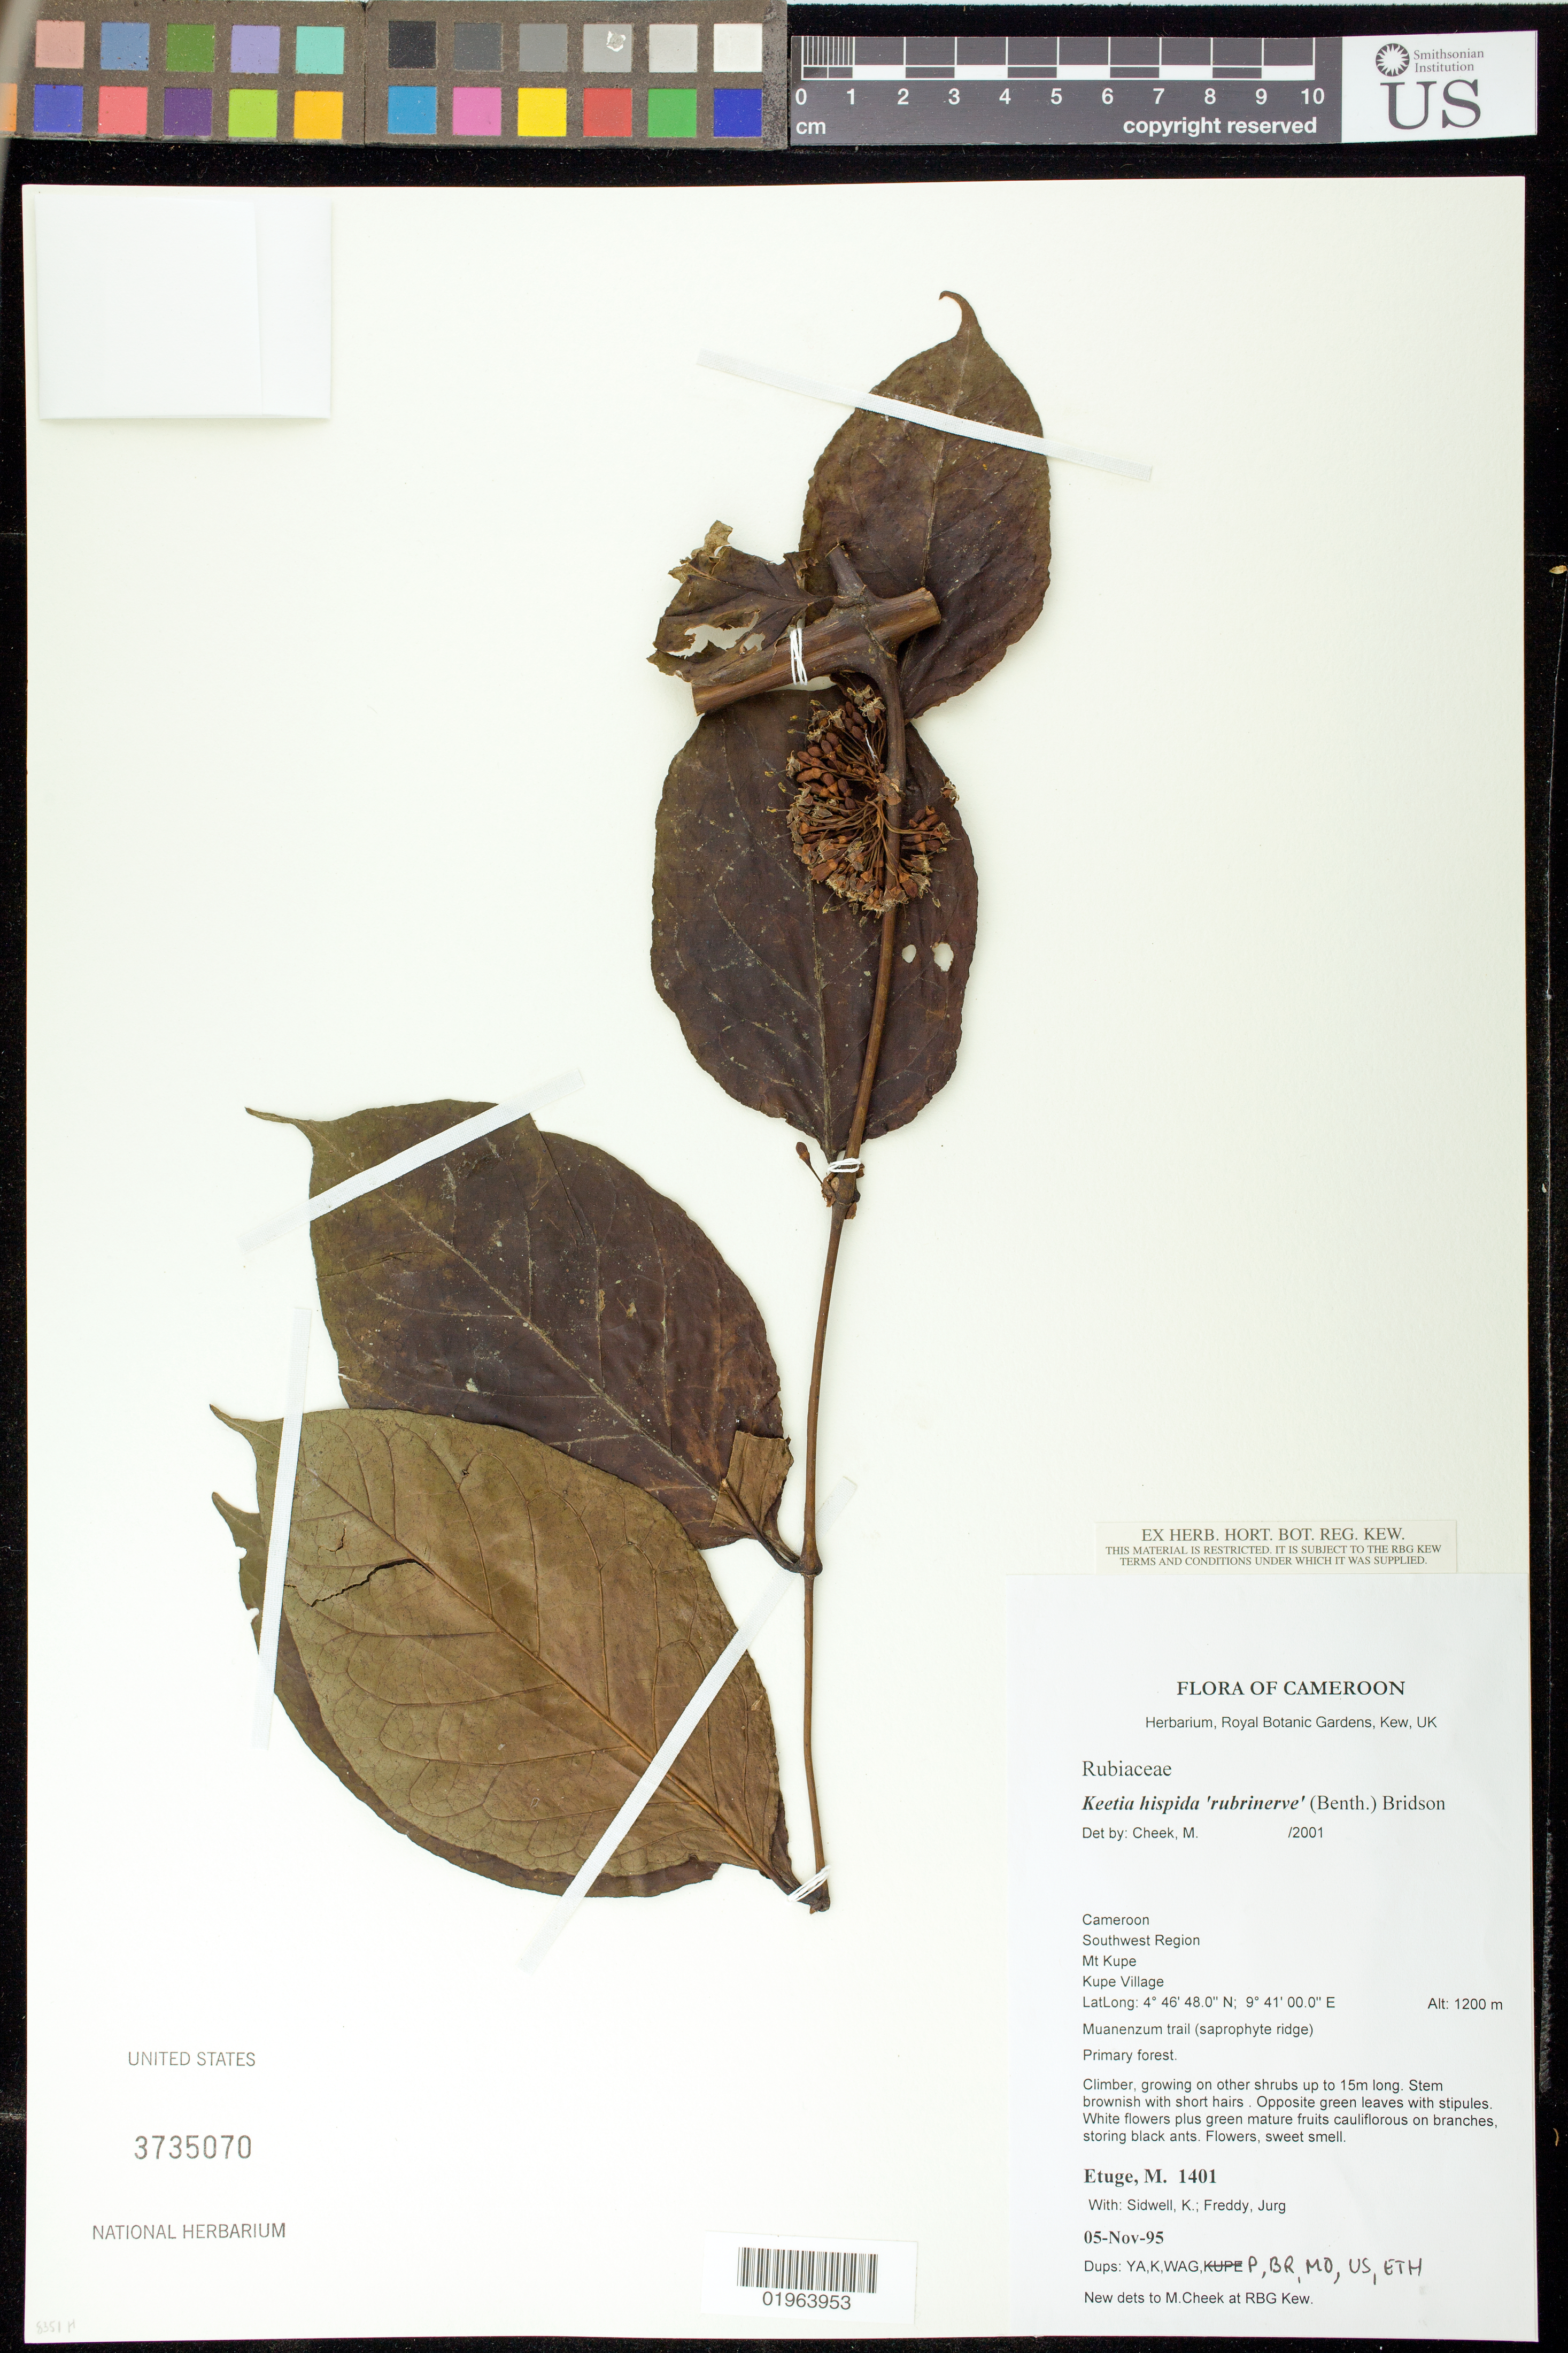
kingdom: Plantae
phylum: Tracheophyta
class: Magnoliopsida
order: Gentianales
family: Rubiaceae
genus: Keetia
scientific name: Keetia hispida 'rubrinerve'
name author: (Benth.) Bridson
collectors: M. Etuge, K. Sidwell, -. Freddy & Jurg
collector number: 1401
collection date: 1995-11-05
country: Cameroon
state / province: Sud-Ouest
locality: South West Province, Mount Kupe, Kupe village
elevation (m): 1200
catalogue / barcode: US 3735070